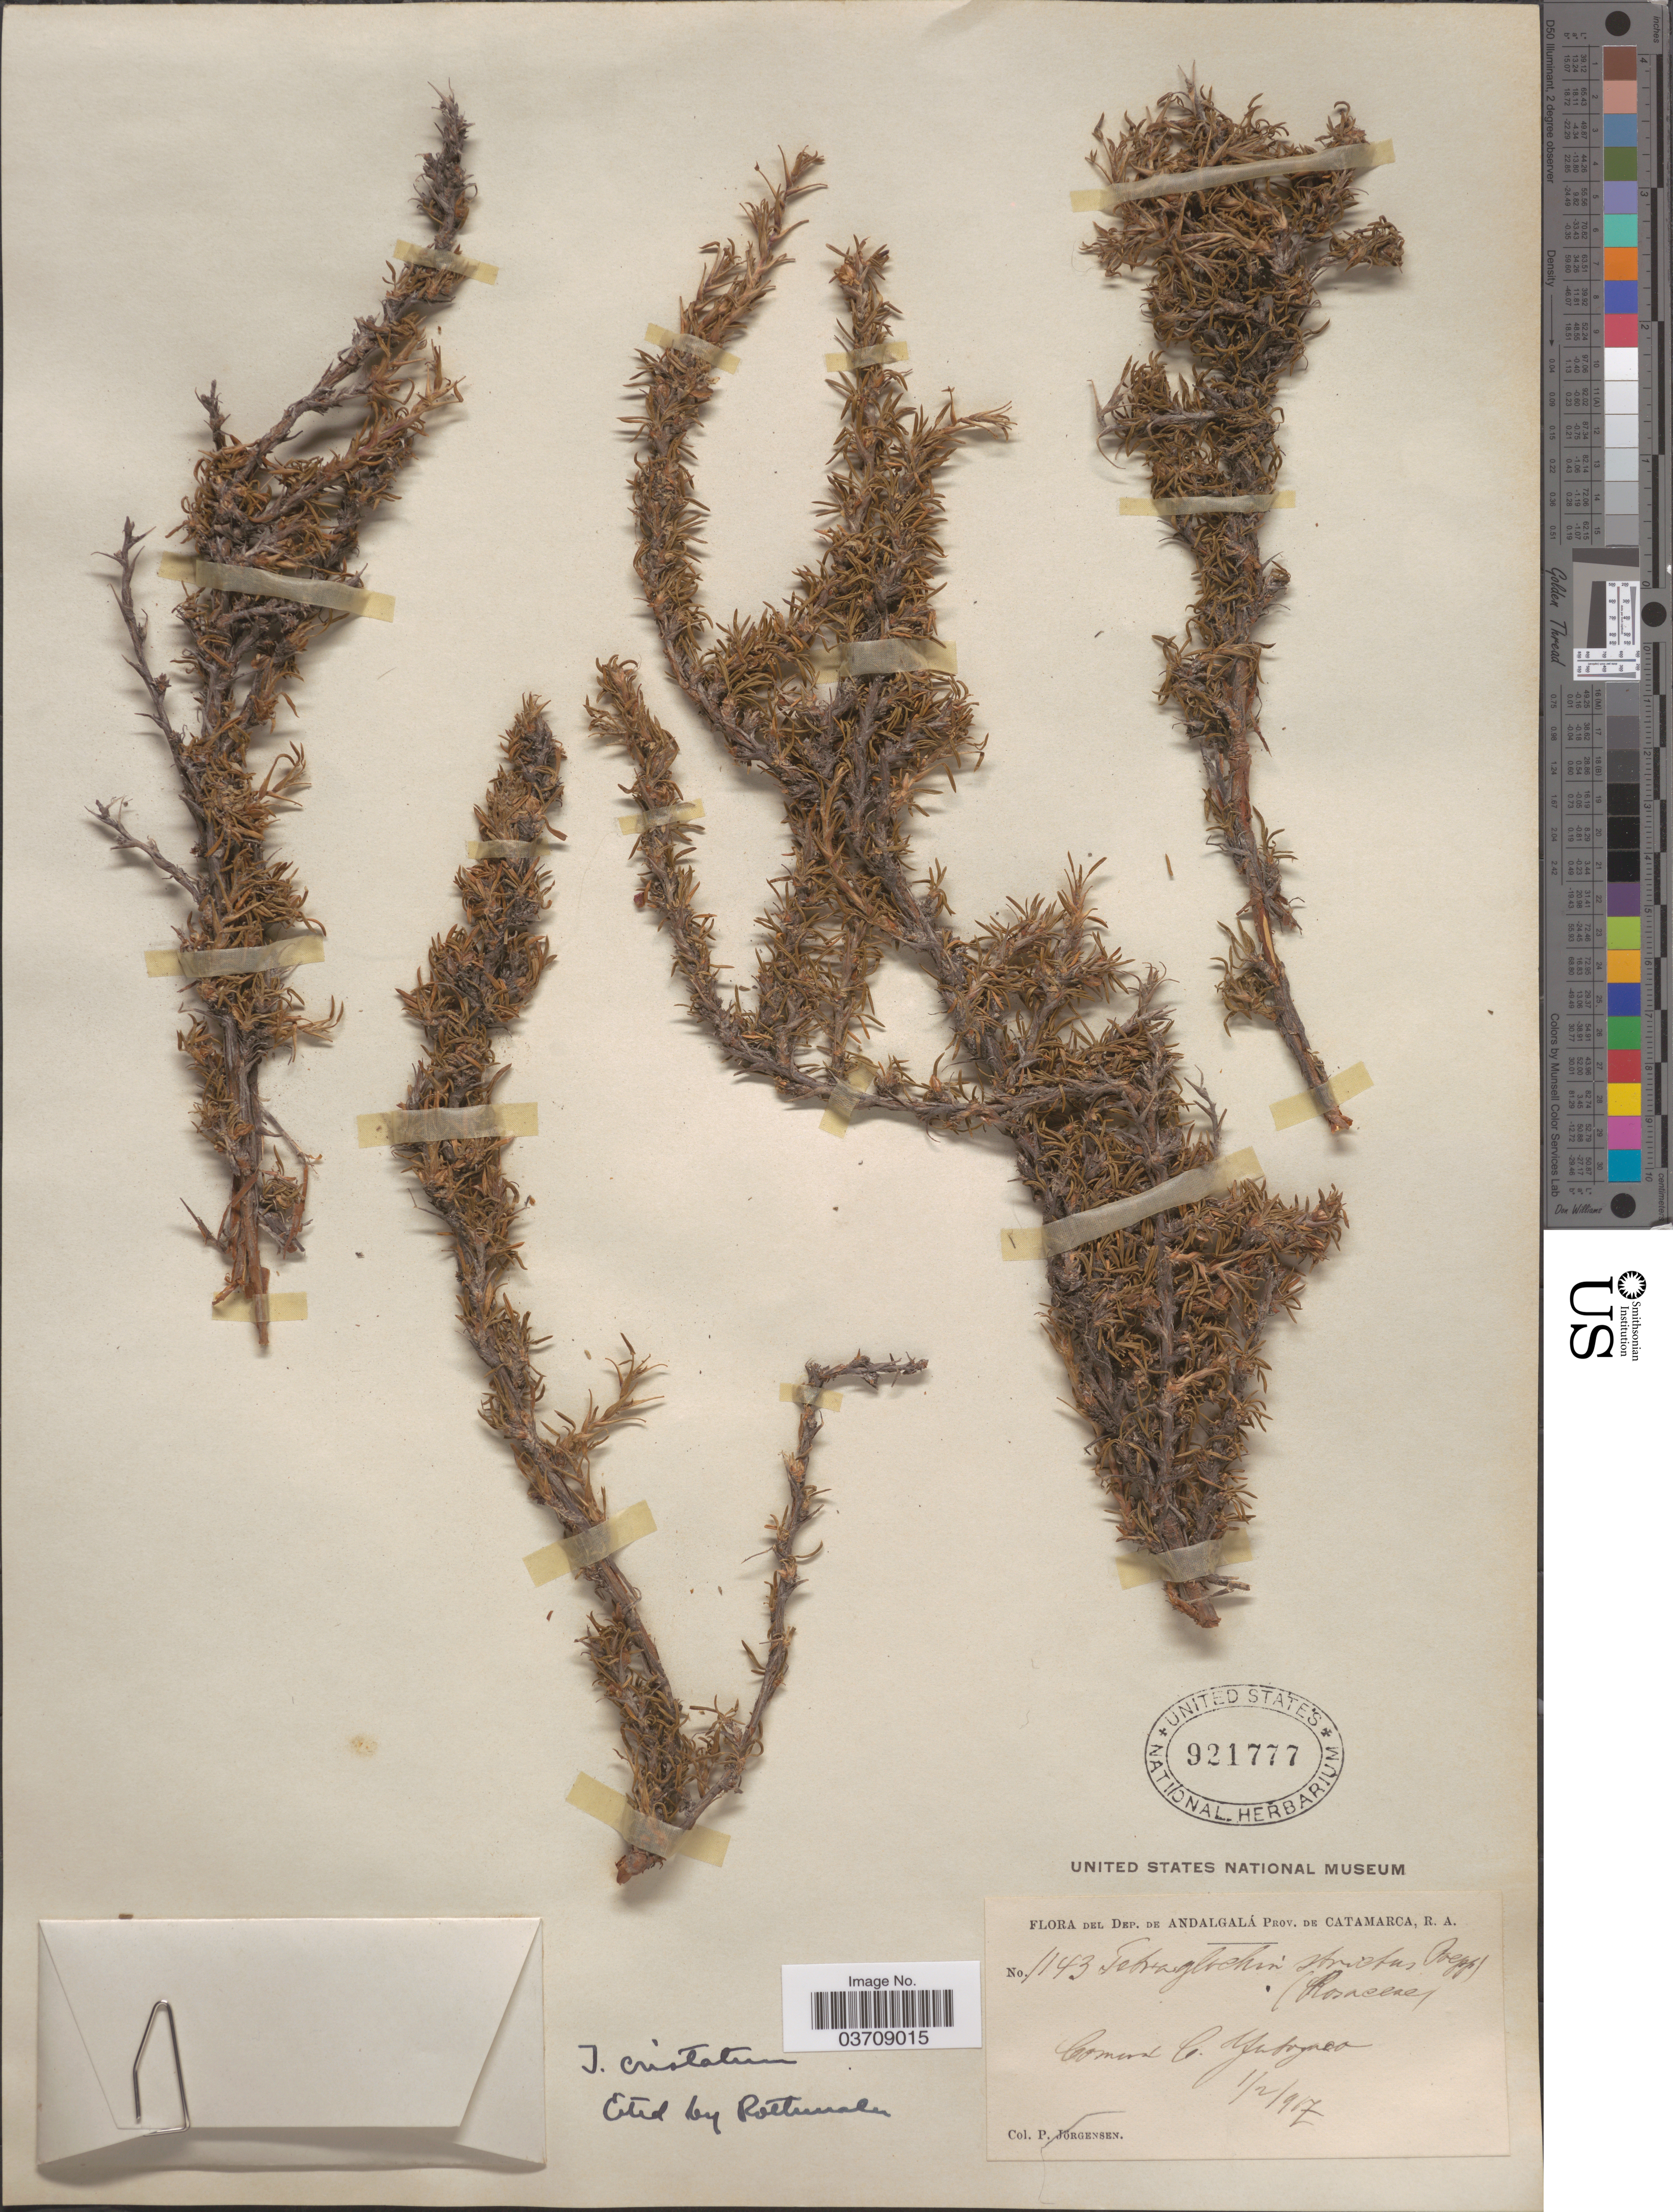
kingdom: Plantae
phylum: Tracheophyta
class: Magnoliopsida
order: Rosales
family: Rosaceae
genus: Tetraglochin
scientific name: Tetraglochin cristatum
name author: Rothm.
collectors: P. Jörgensen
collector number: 1143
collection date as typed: Transcribed d/m/y: 1/2/97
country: Argentina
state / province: Catamarca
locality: Dep. de Andalgalá. Comara C. Yaboyaco.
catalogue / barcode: US 921777